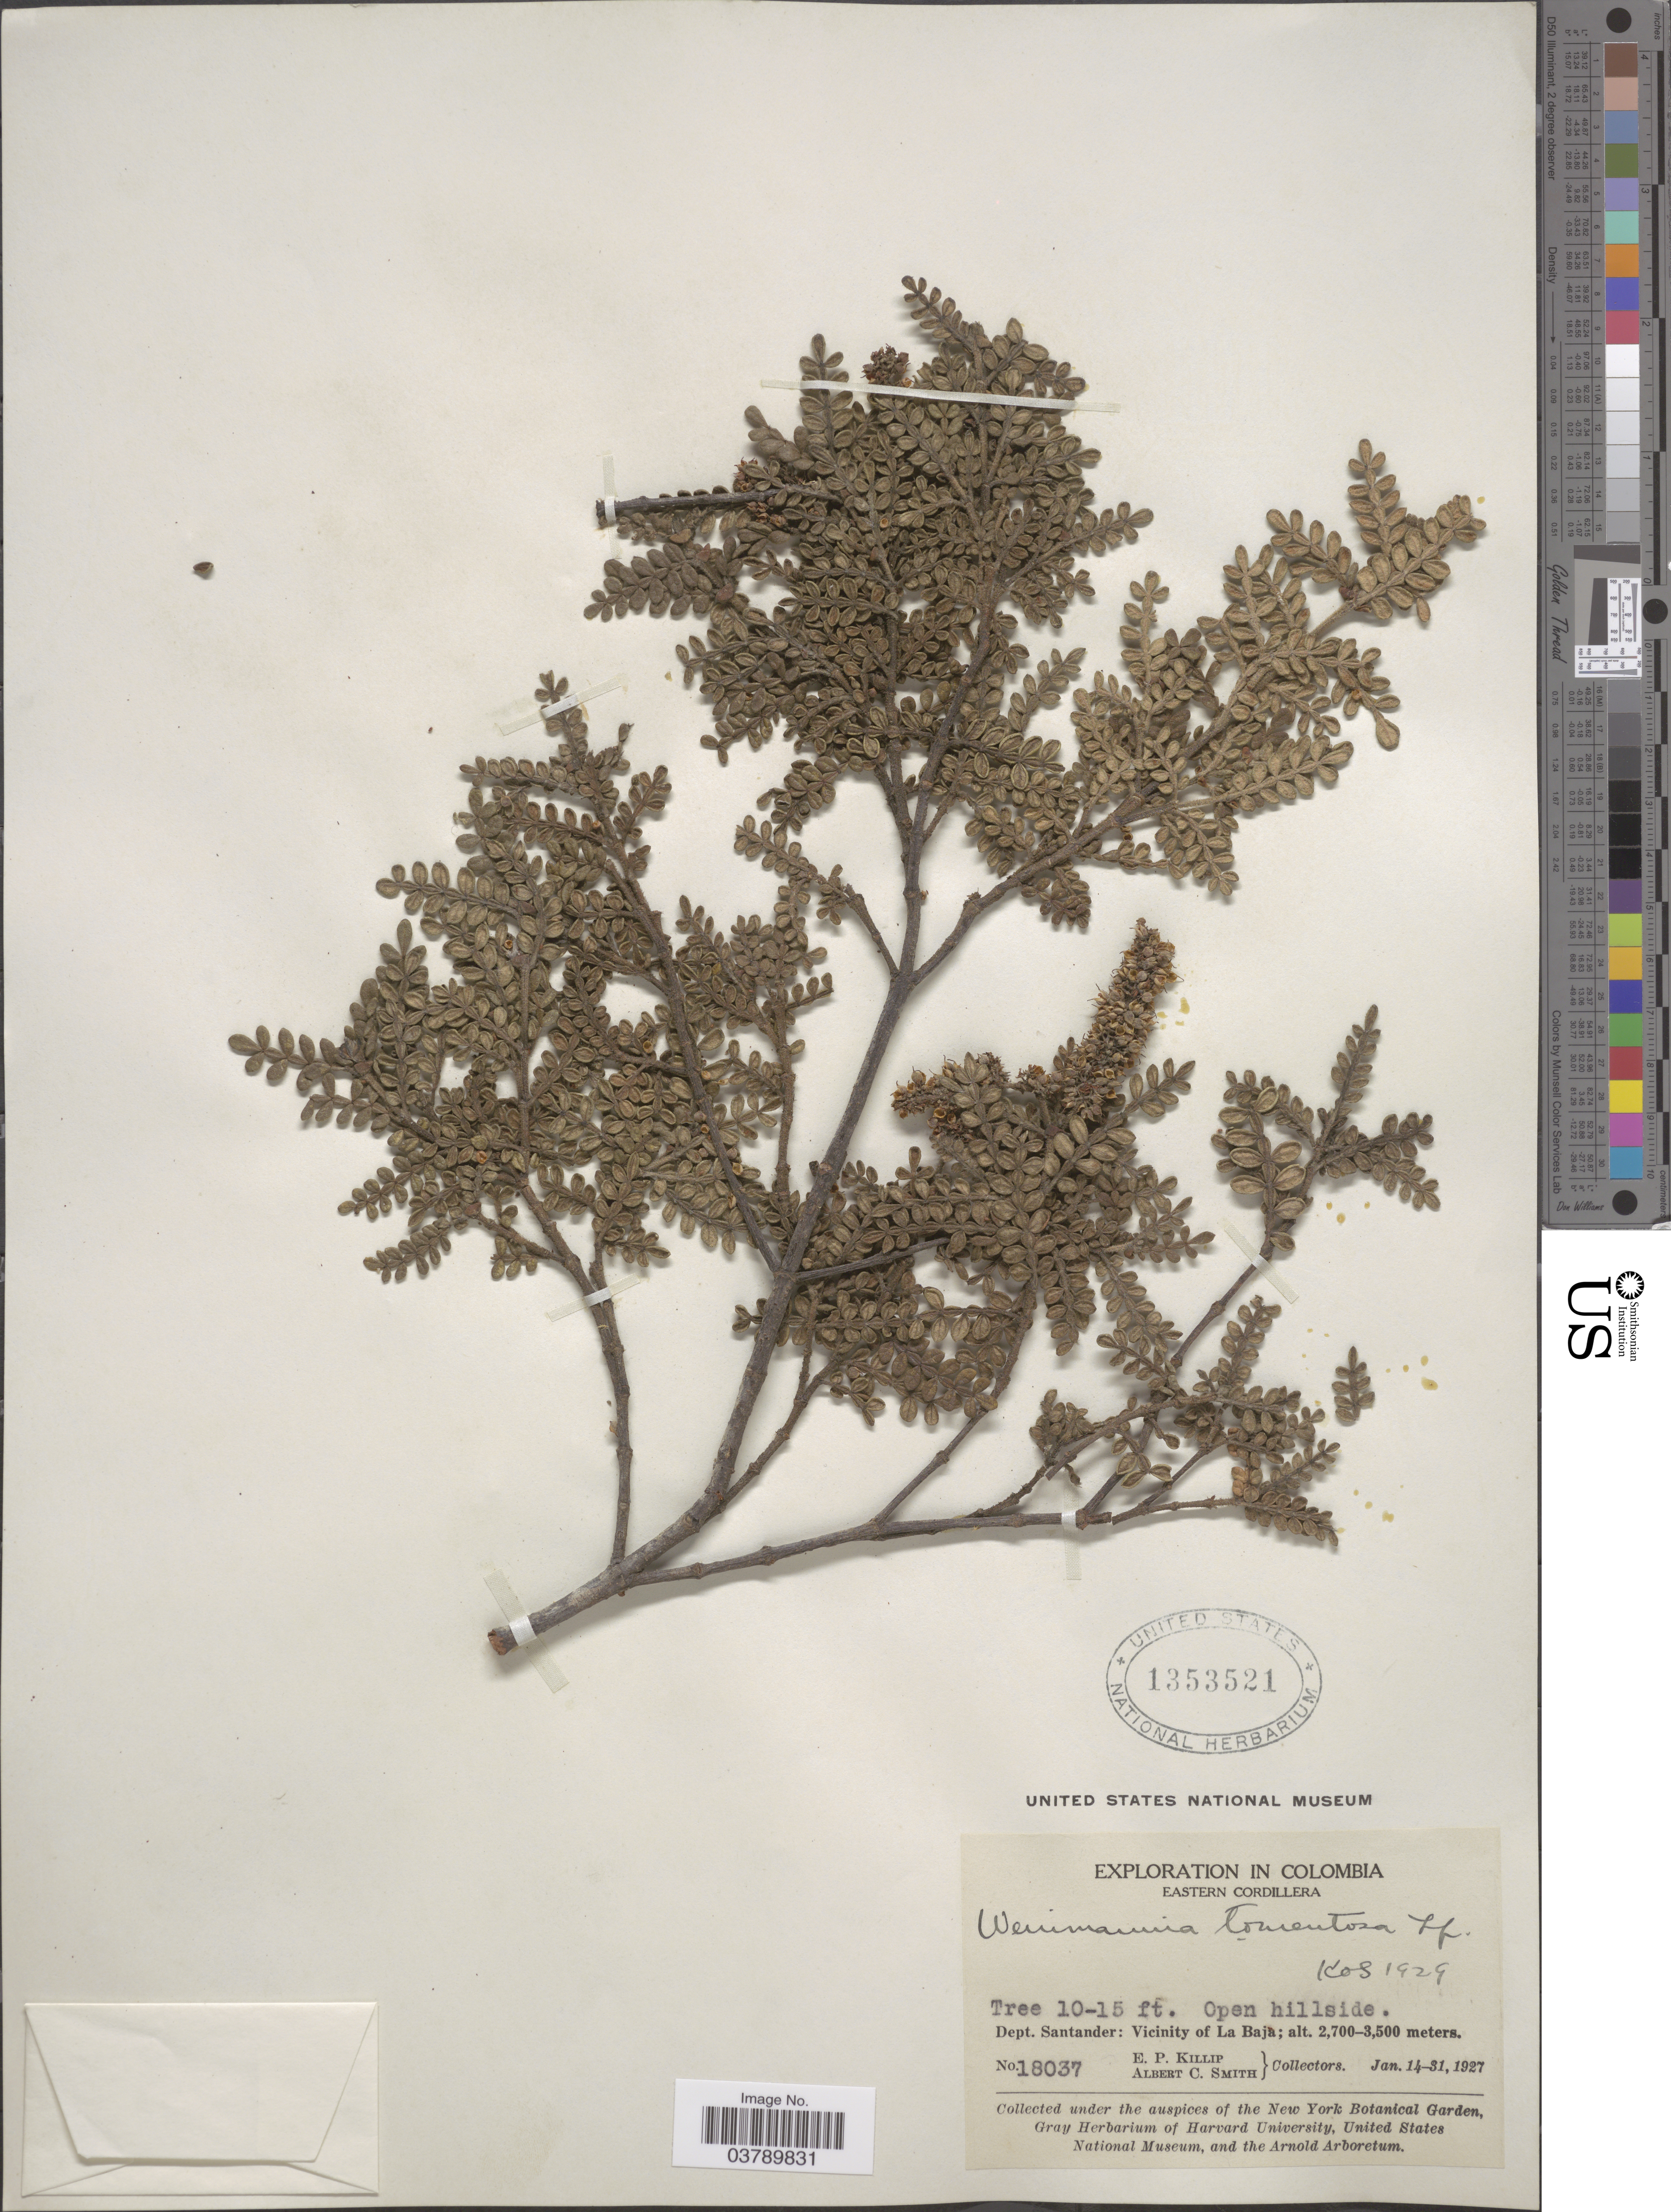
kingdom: Plantae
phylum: Tracheophyta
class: Magnoliopsida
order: Oxalidales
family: Cunoniaceae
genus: Weinmannia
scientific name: Weinmannia tomentosa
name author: L.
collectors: E. P. Killip & A. C. Smith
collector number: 18037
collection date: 1927-01-14/1927-01-31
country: Colombia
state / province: Santander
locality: Eastern Cordillera. Dept. Santander: Vicinity of La Baja.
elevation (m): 2700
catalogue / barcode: US 1353521